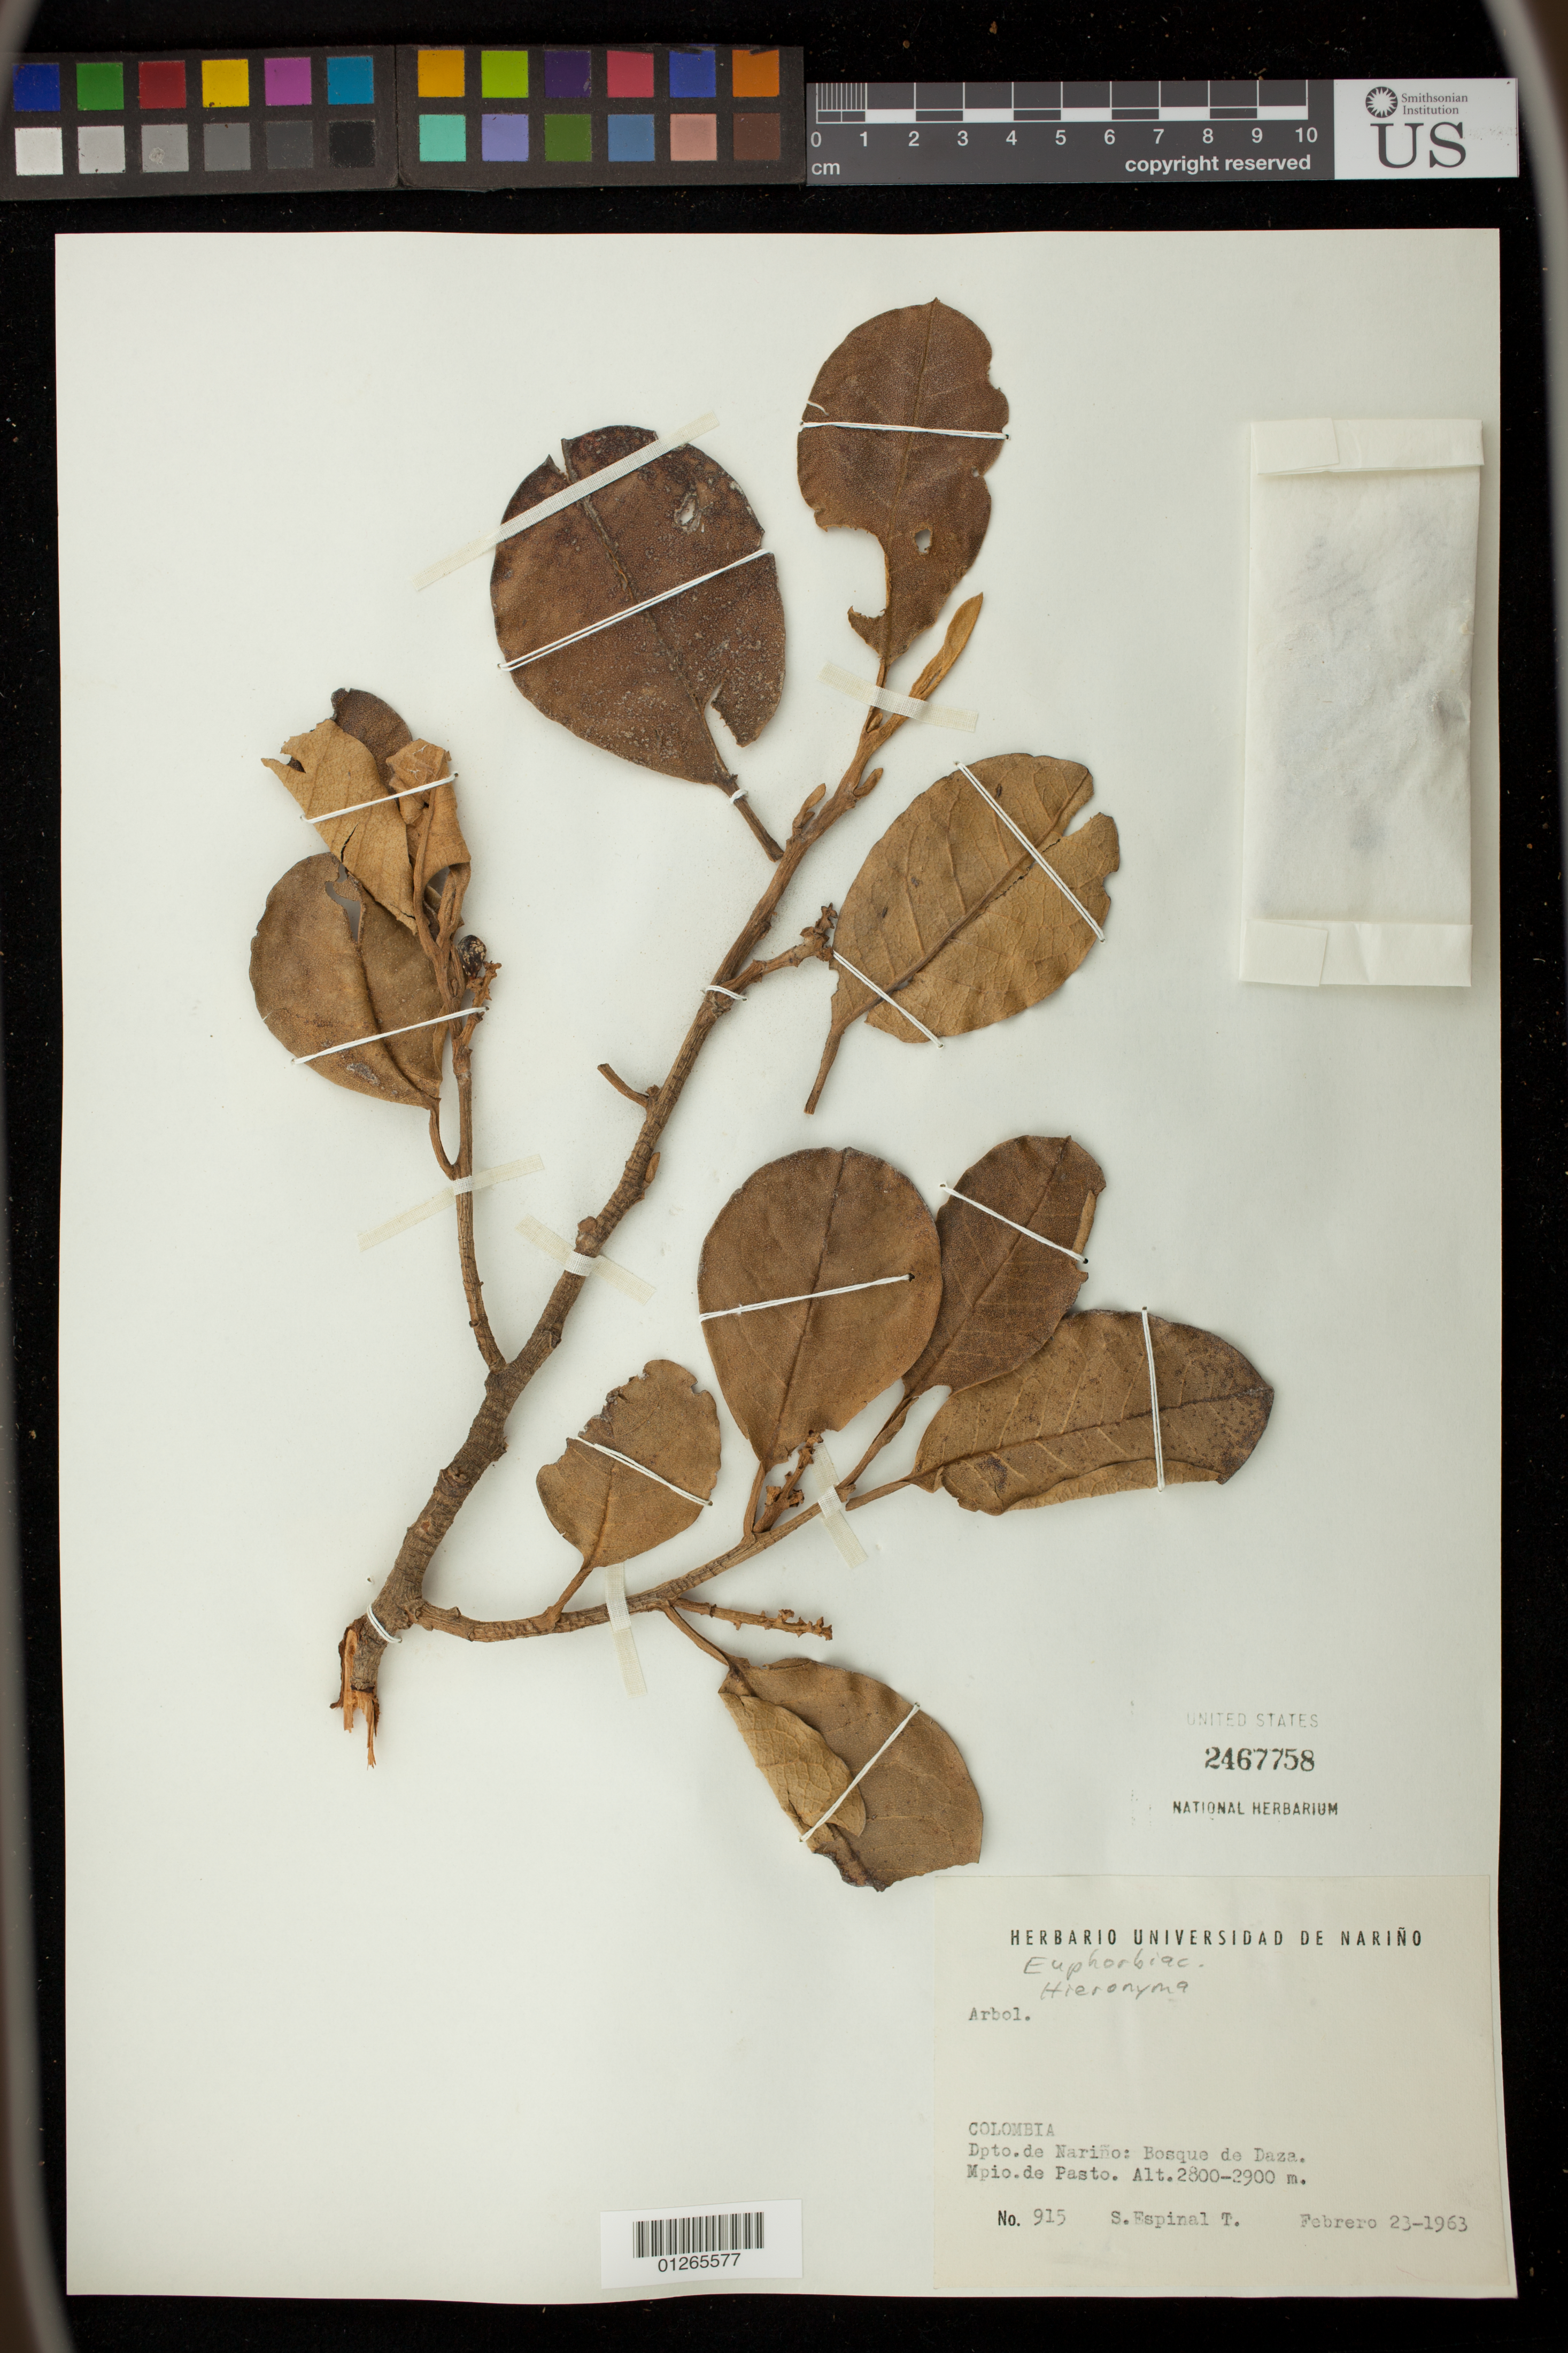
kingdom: Plantae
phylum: Tracheophyta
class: Magnoliopsida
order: Malpighiales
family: Phyllanthaceae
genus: Hieronyma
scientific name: Hieronyma sp.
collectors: S. T. Espinal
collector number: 915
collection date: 1963-02-23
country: Colombia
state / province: Nariño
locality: Canton: Ibarra. Parroquia: Lita. Comunidad San Francisco; next to Rio Verde (13 air-km south of Lita).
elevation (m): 2800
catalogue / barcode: US 2467758